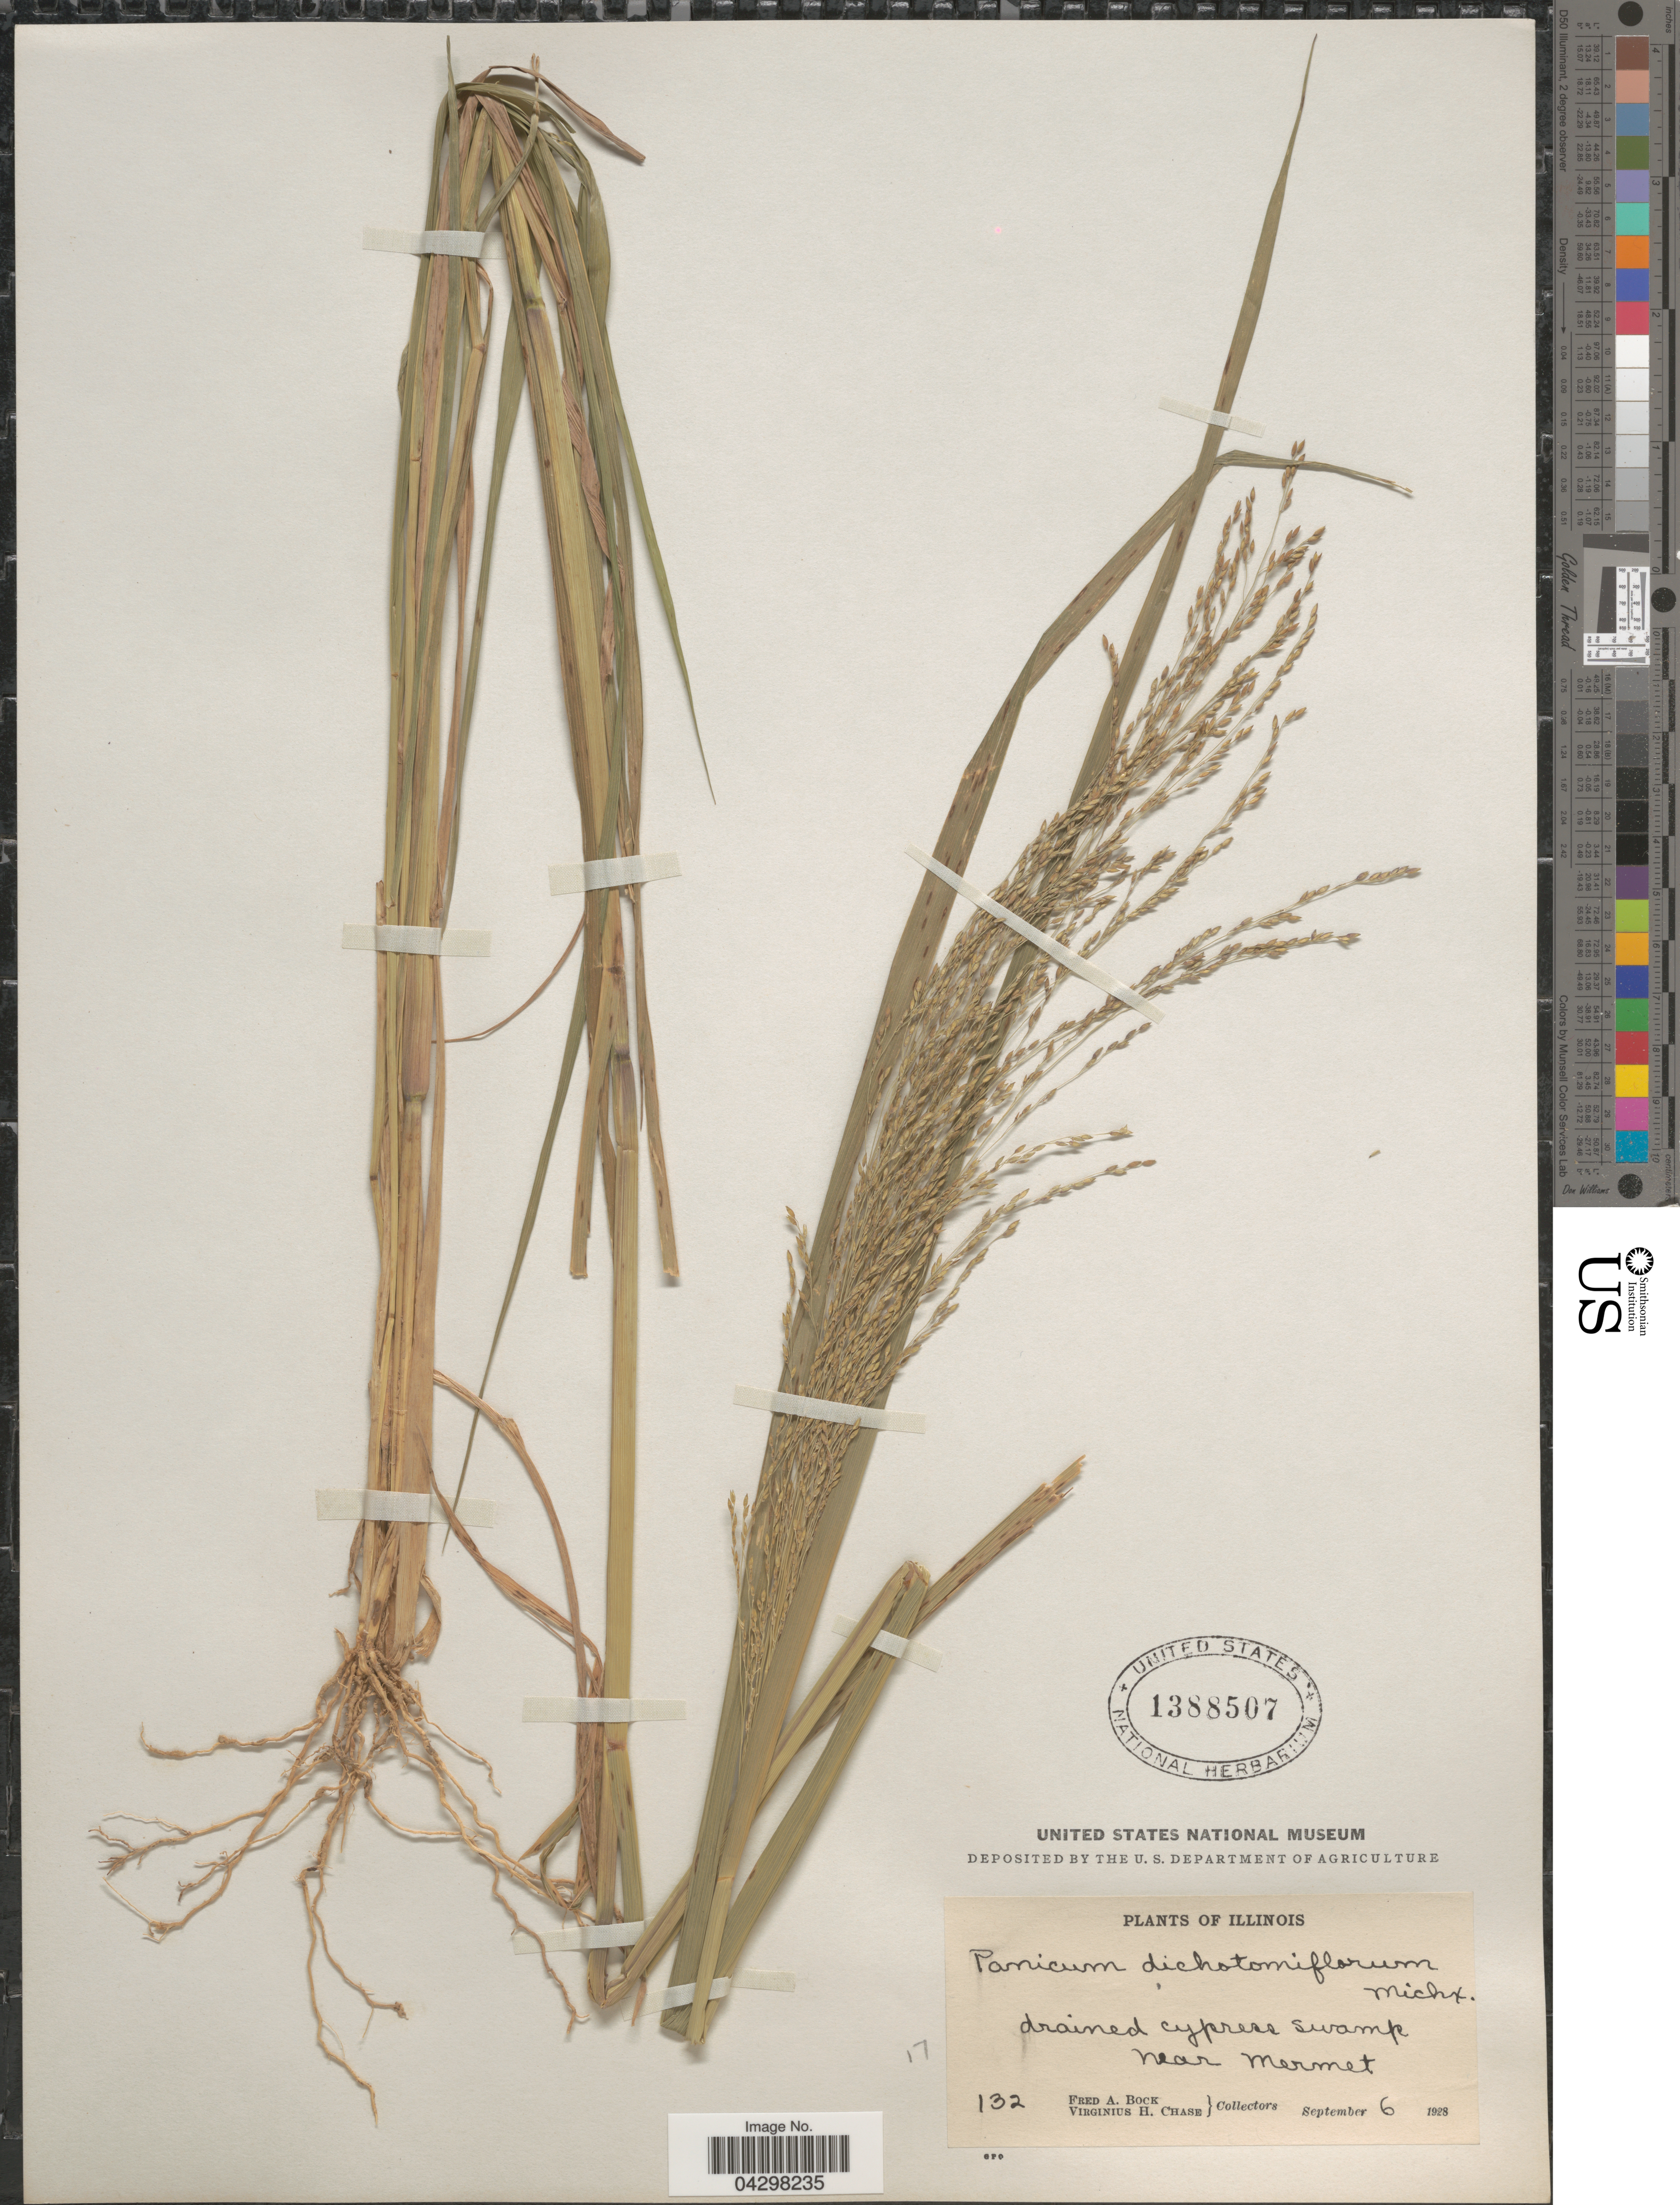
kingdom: Plantae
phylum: Tracheophyta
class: Liliopsida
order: Poales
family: Poaceae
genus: Panicum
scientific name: Panicum dichotomiflorum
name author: Michx.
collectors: F. Bock & V. H. Chase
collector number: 132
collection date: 1928-09-06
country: United States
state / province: Illinois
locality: Drained cypress swamp near Mermet.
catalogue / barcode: US 1388507